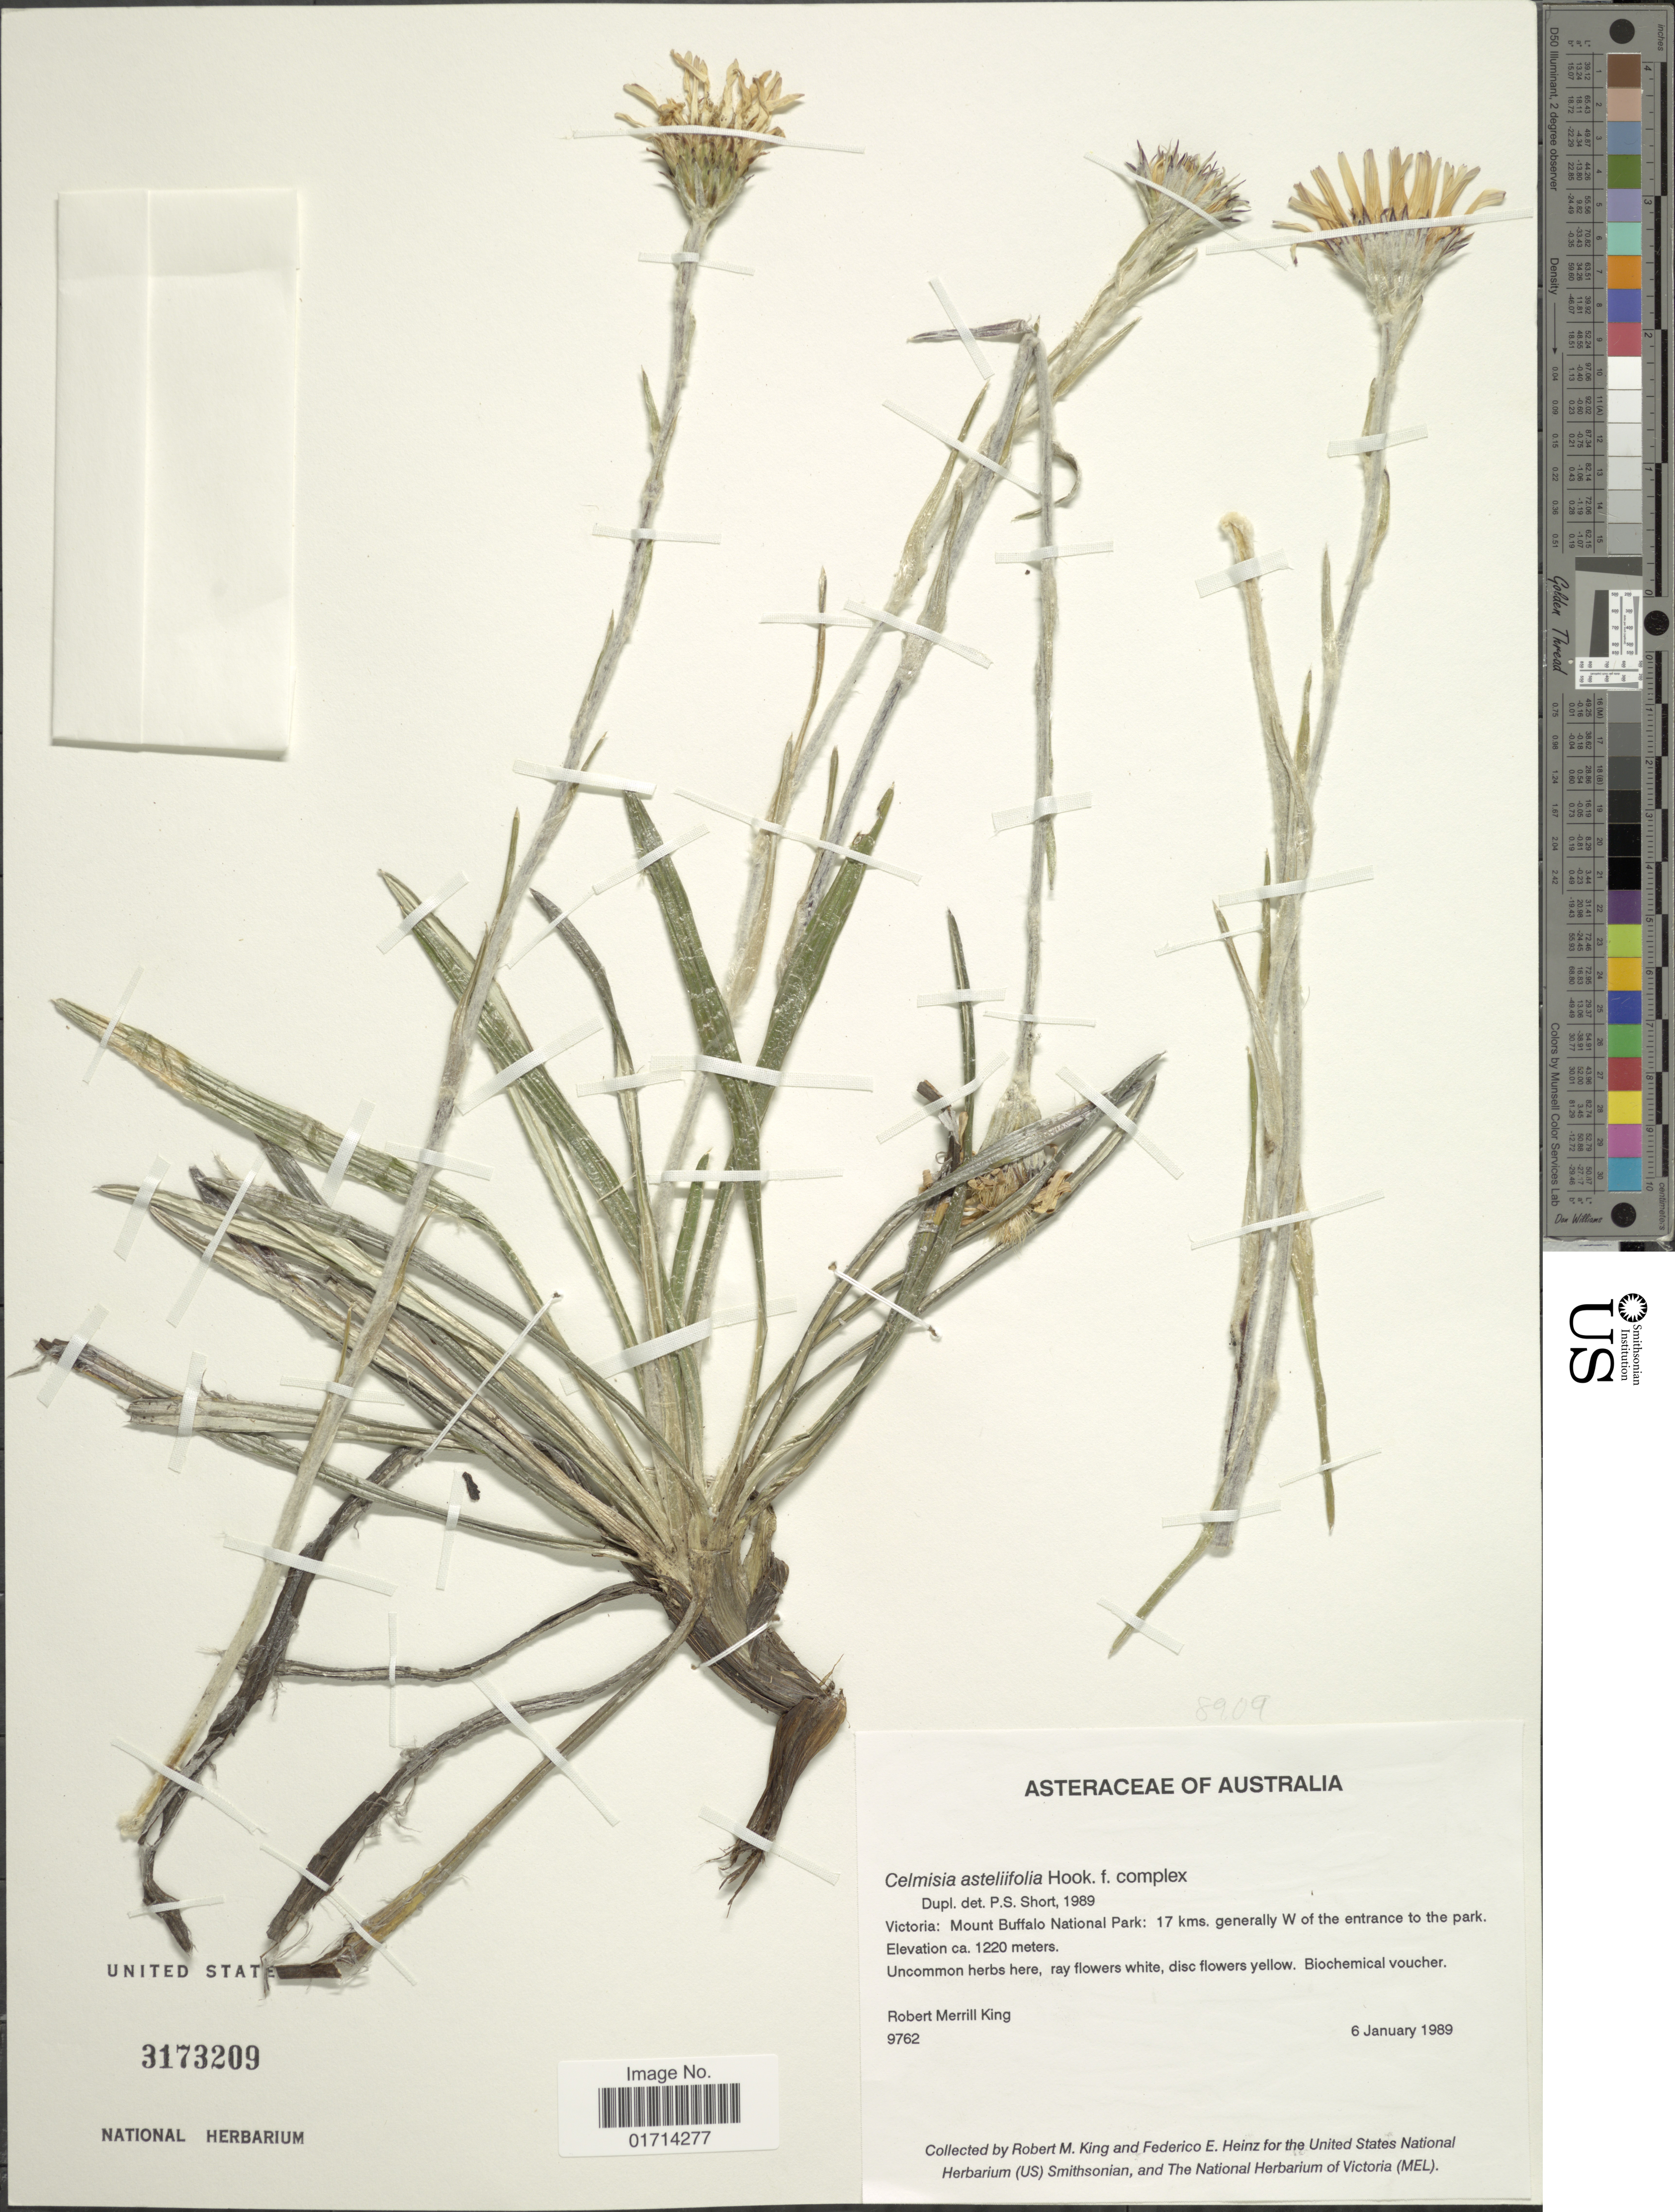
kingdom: Plantae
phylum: Tracheophyta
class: Magnoliopsida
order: Asterales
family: Asteraceae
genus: Celmisia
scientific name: Celmisia longifolia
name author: Cass.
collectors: R. M. King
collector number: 9762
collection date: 1989-01-06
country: Australia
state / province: Victoria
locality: Victoria: Mount Bufallo National Park: 17 kms. generally W of the entrance to the Park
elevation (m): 1220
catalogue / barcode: US 3173209